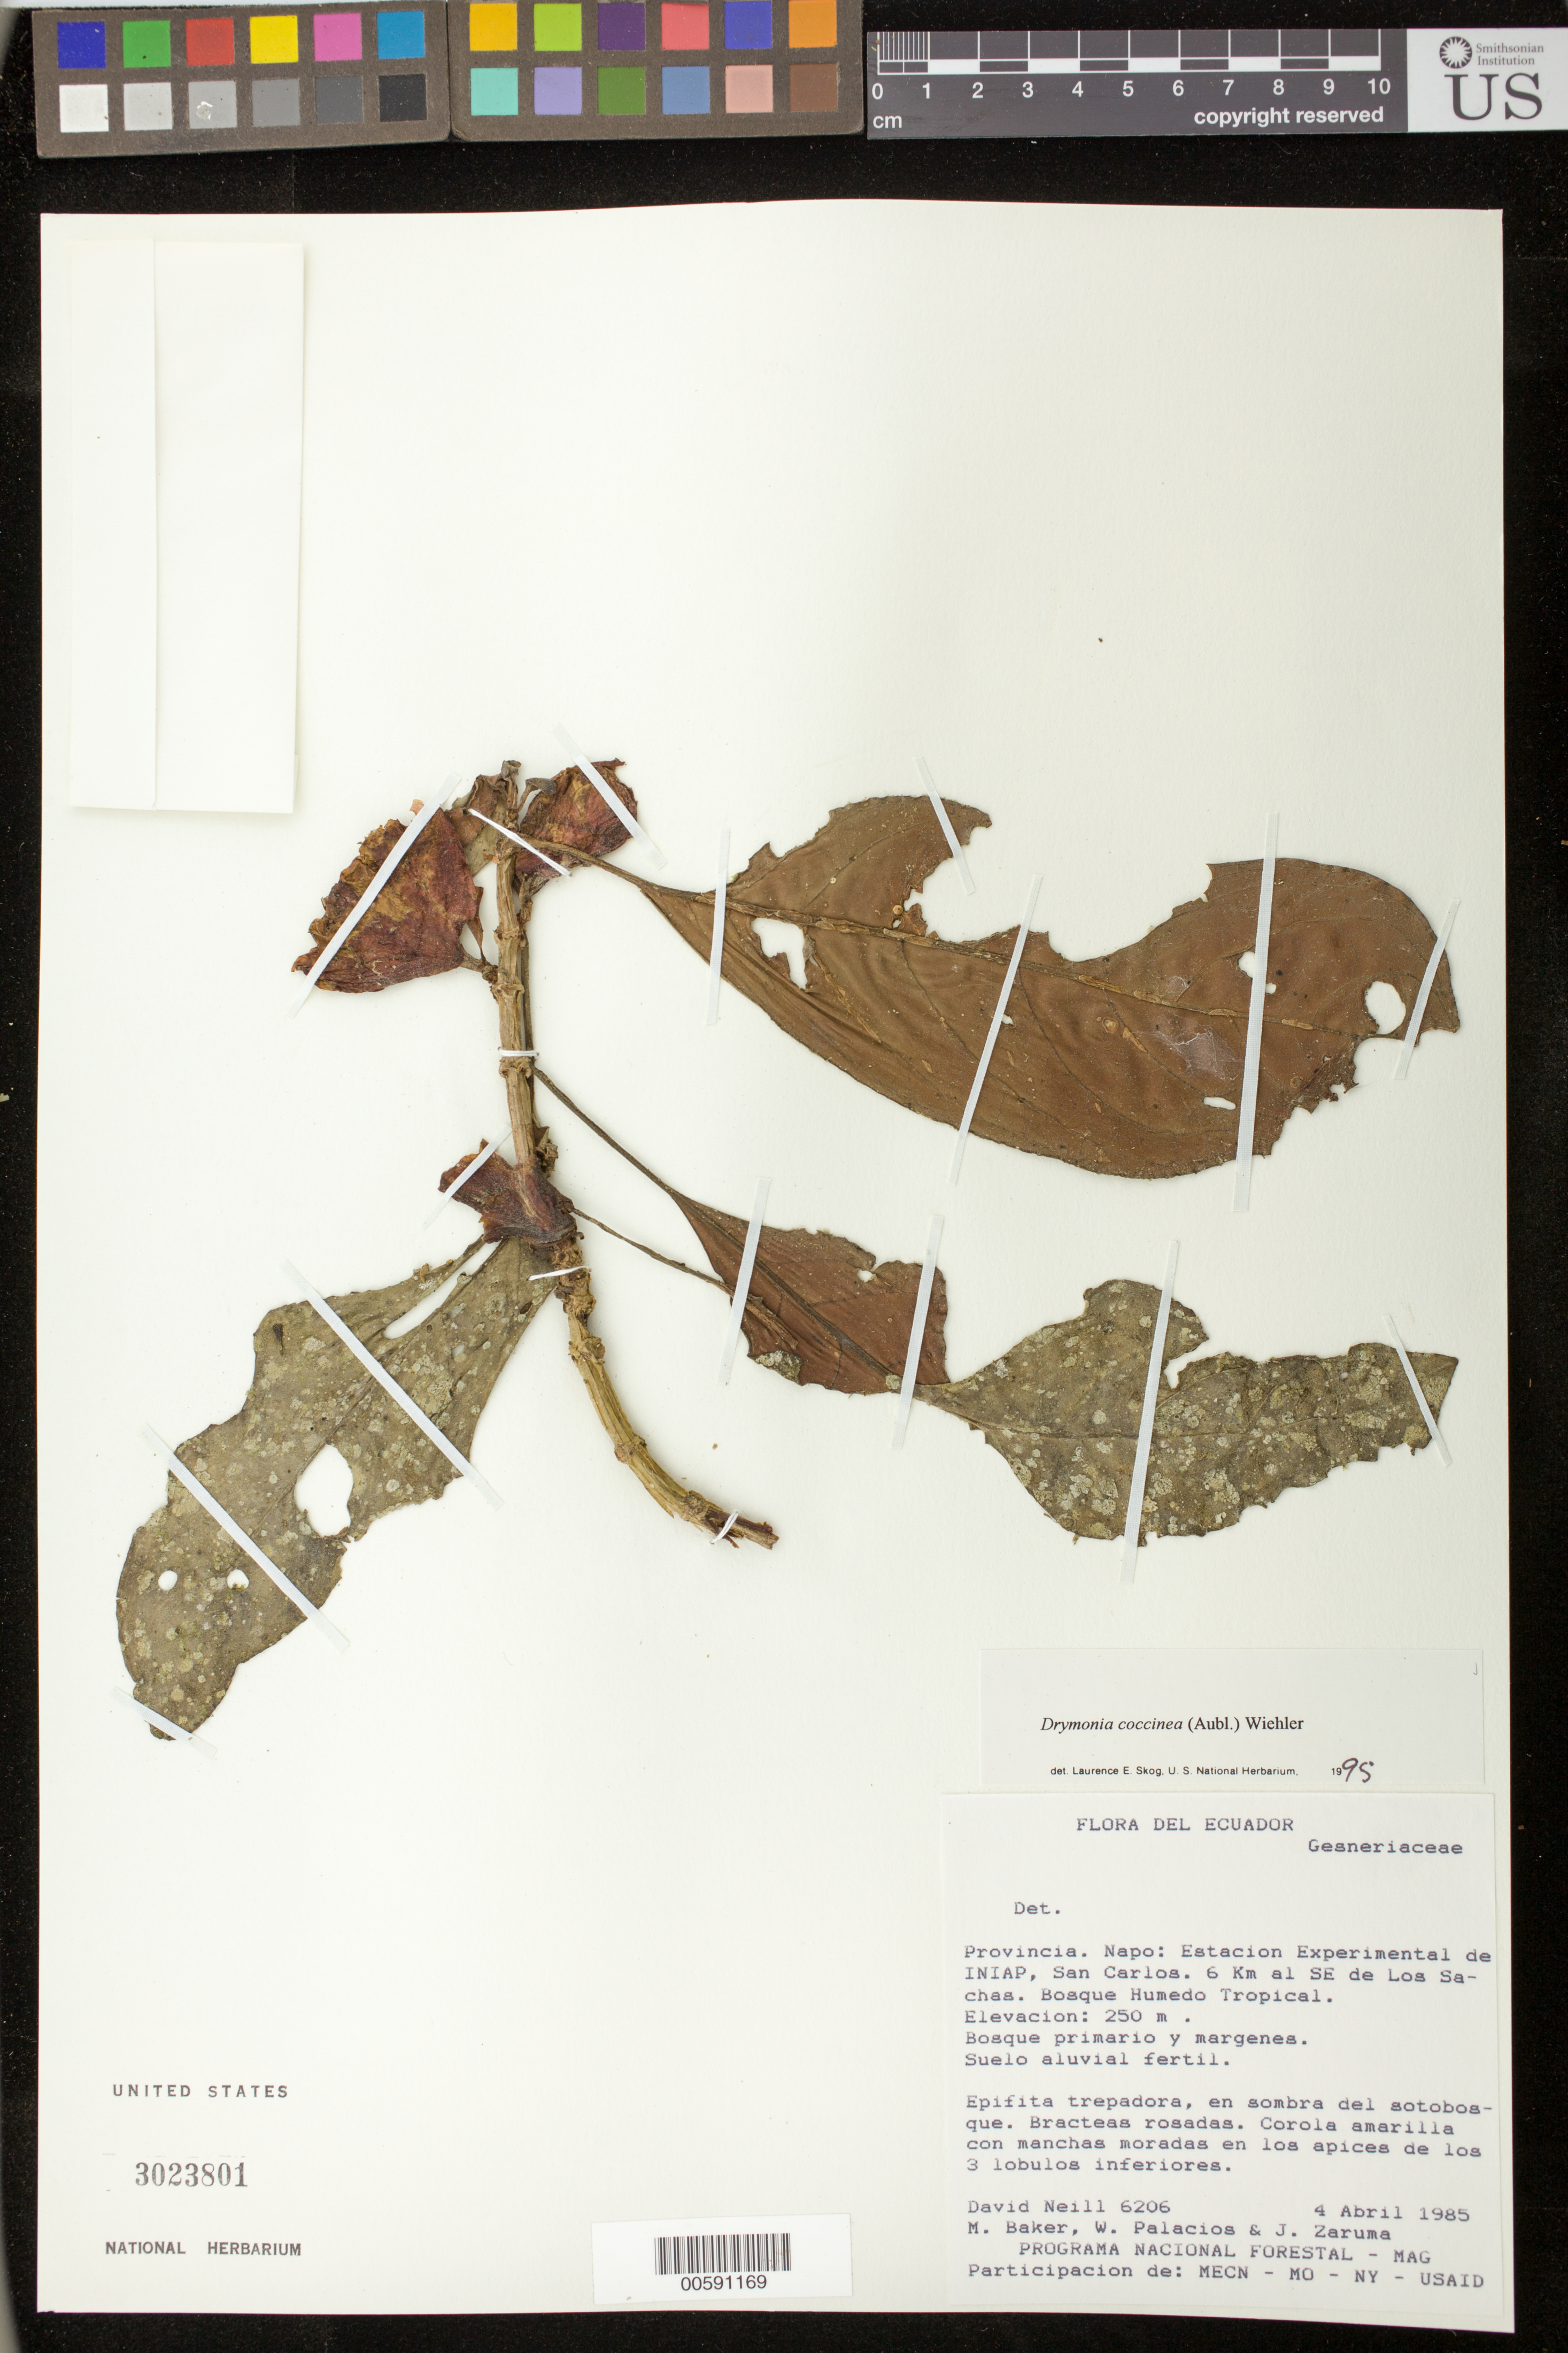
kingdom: Plantae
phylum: Tracheophyta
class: Magnoliopsida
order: Lamiales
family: Gesneriaceae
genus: Drymonia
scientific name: Drymonia coccinea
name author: (Aubl.) Wiehler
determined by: Skog, Laurence E.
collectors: D. A. Neill, M. Baker, W. Palacios & J. Zaruma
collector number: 6206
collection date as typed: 04 Apr 1985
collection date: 1985-04-04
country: Ecuador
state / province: Napo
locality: Estación Experimental de INIAP, San Carlos, 6 km al SE de Los Sanchas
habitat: Bosque húmedo tropical; bosque primario y margenes, suelo aluvial fertil; en sombra del sotobosque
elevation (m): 250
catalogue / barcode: US 3023801